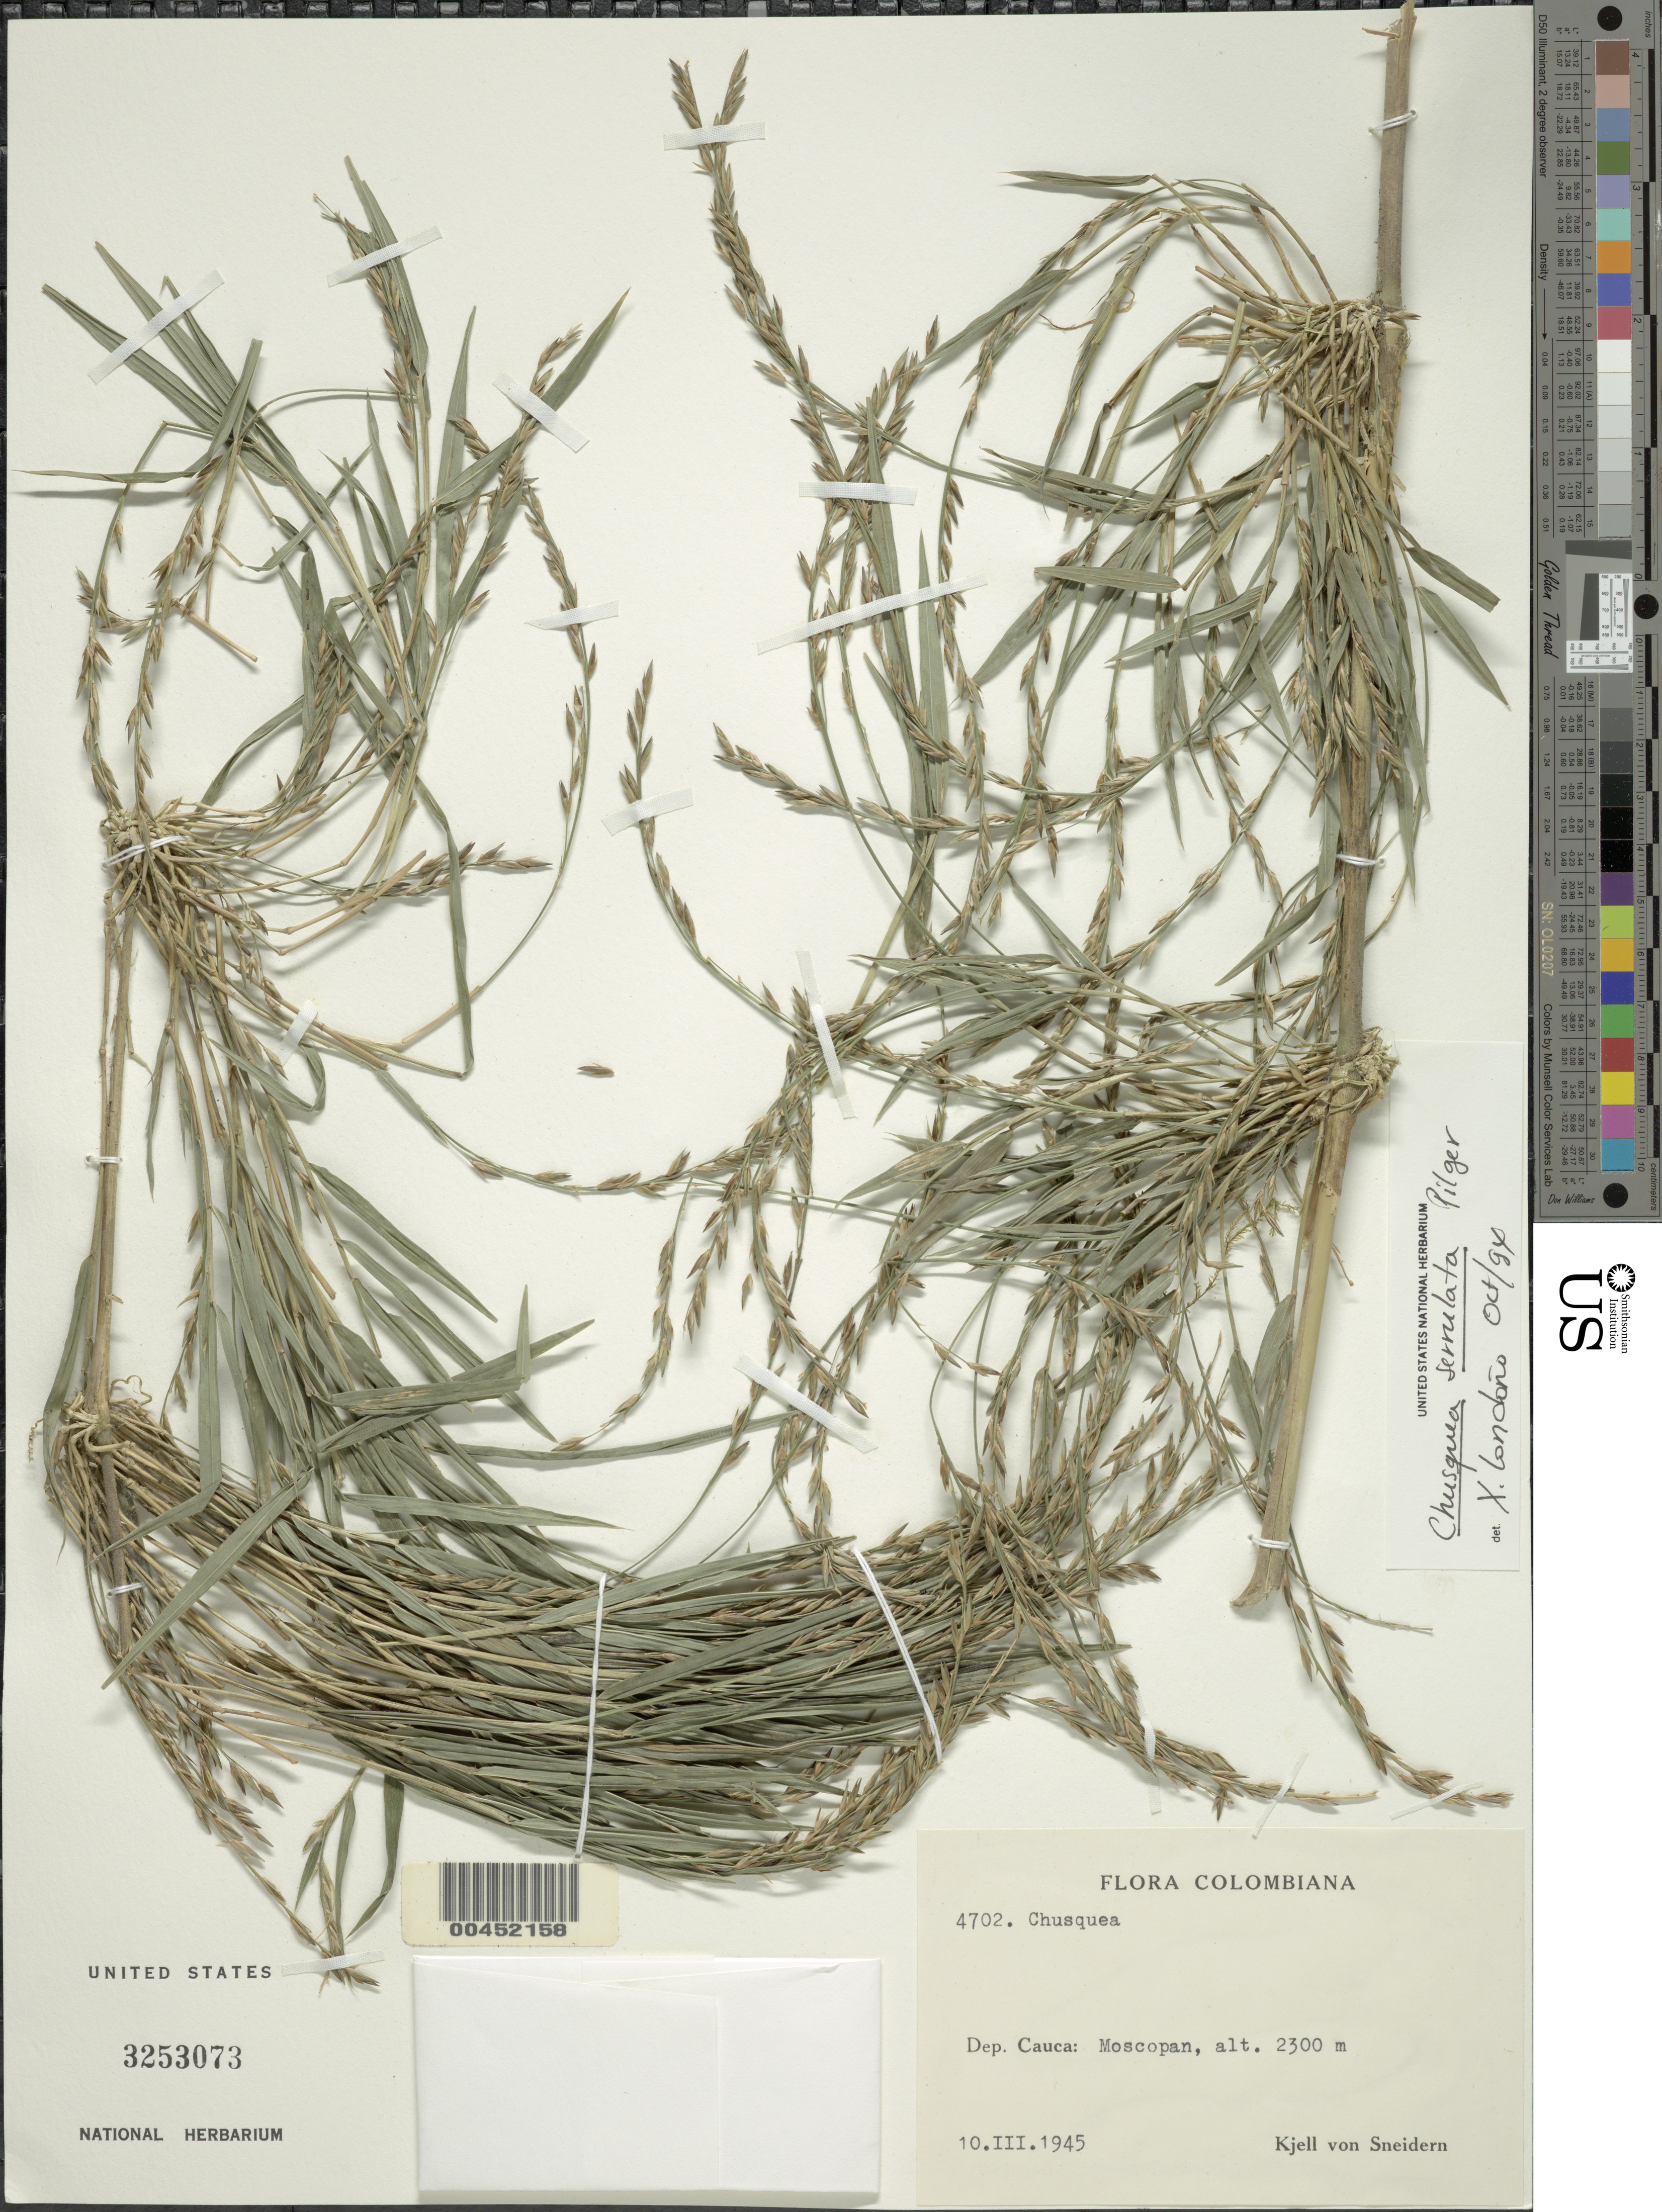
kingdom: Plantae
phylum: Tracheophyta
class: Liliopsida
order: Poales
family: Poaceae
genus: Chusquea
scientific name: Chusquea serrulata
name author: Pilg.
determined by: Londoño, X., (TULV), Jardin Botanico "Juan Maria Cespedes"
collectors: K. von Sneidern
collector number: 4702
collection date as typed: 10 Mar 1945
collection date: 1945-03-10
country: Colombia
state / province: Cauca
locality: Moscopan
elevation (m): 2300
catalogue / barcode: US 3253073